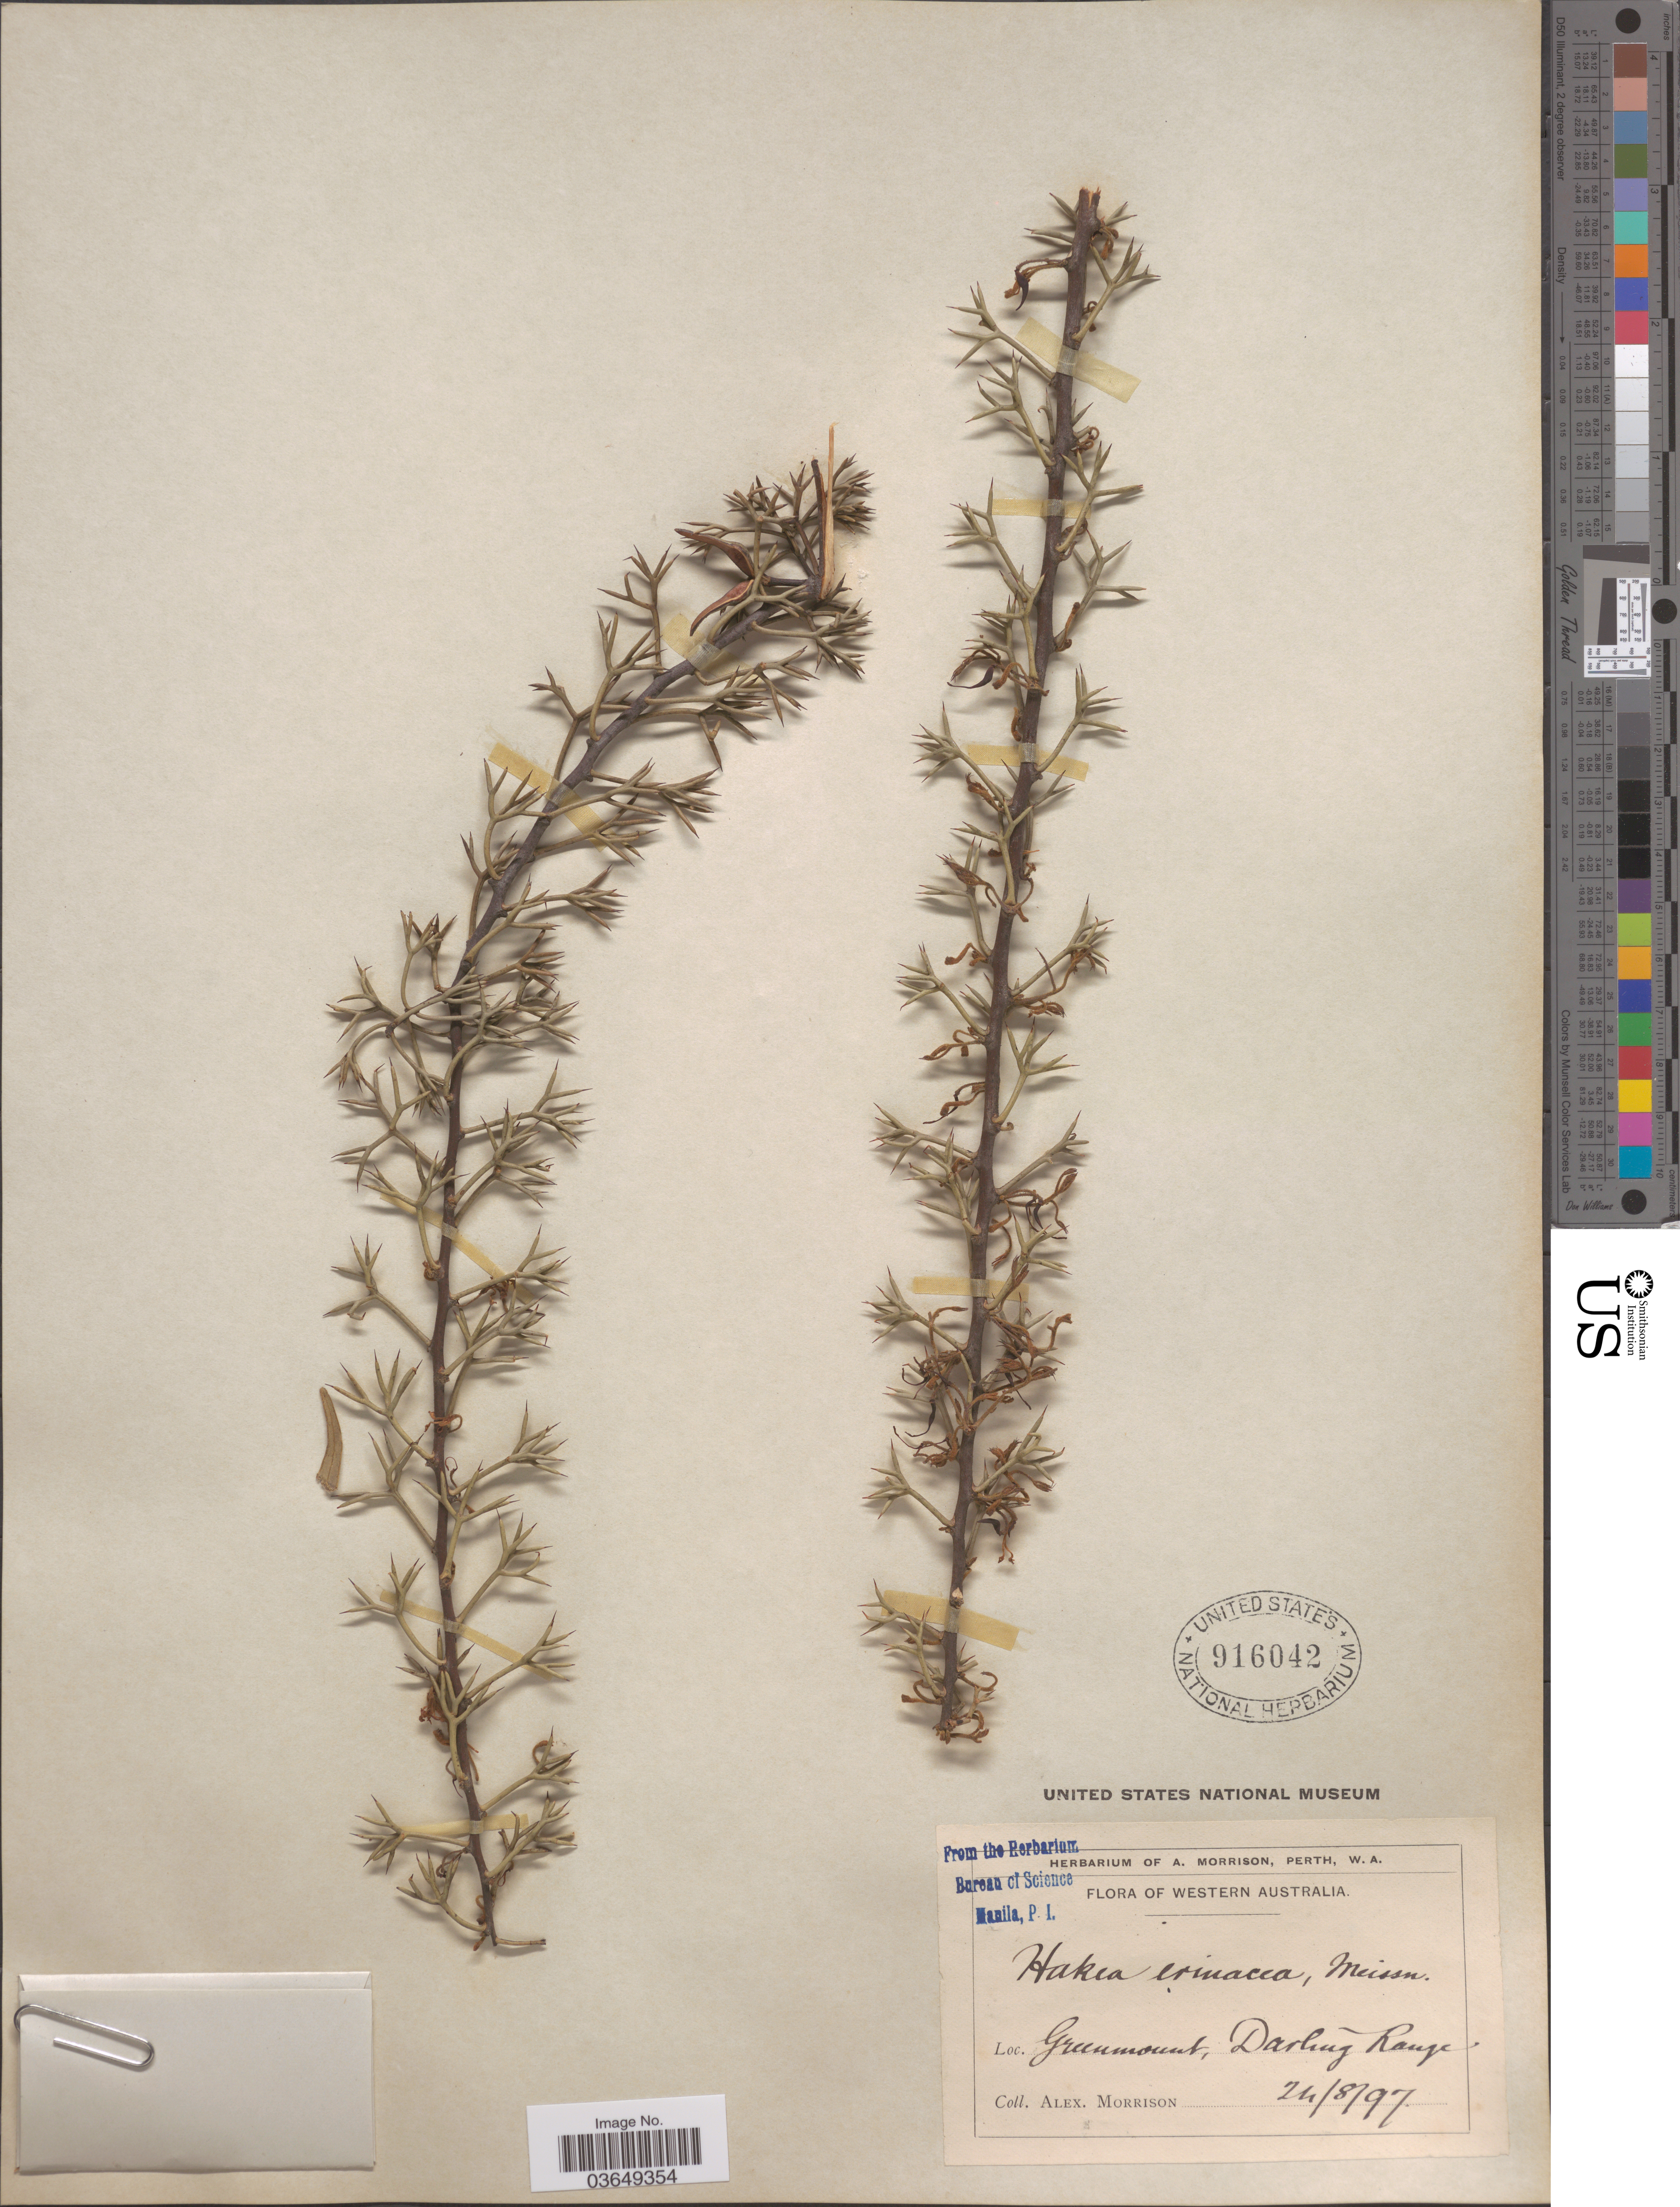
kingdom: Plantae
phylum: Tracheophyta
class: Magnoliopsida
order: Proteales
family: Proteaceae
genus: Hakea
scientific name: Hakea erinacea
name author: Meisn.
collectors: A. Morrison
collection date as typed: Transcribed d/m/y: 24/8/97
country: Australia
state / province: Western Australia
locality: Greenmount, Darling Range.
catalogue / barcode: US 916042